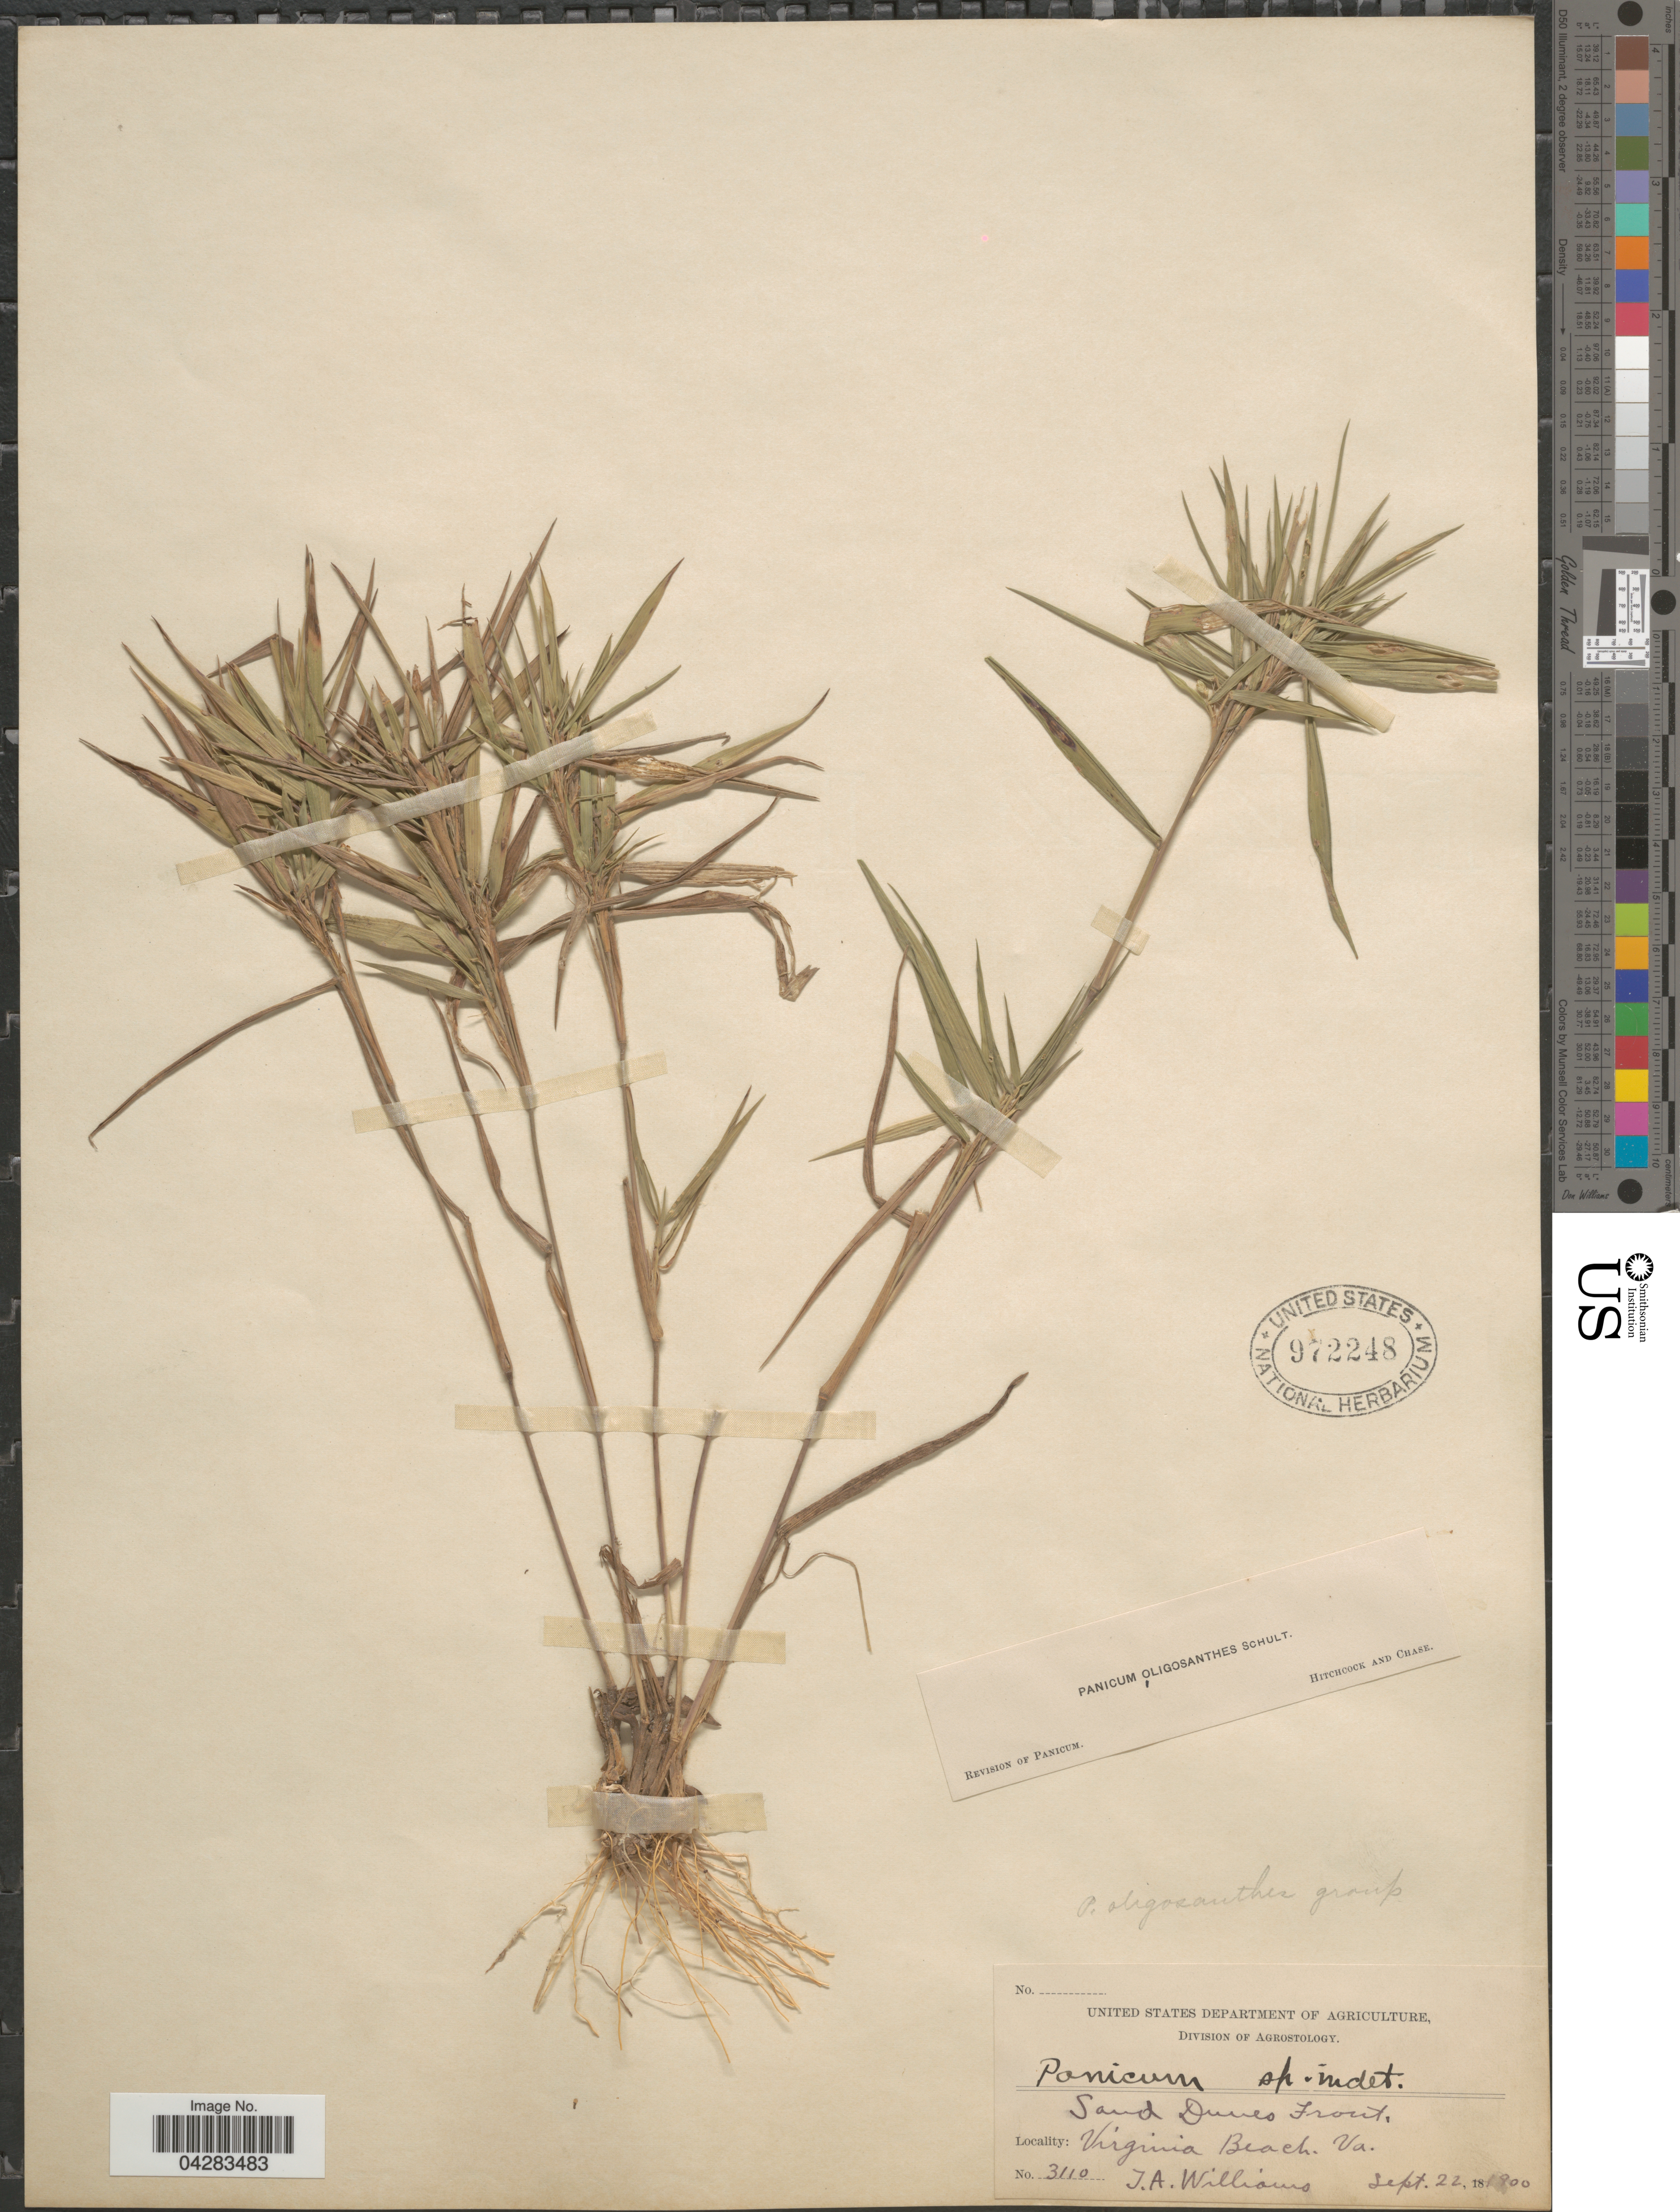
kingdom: Plantae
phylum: Tracheophyta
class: Liliopsida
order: Poales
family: Poaceae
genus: Dichanthelium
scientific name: Dichanthelium oligosanthes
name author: (Schult.) Gould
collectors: T. Williams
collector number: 3110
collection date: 1900-09-22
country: United States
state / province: Virginia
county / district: City of Virginia Beach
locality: Sand Dunes Front. Virginia Beach.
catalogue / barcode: US 972248